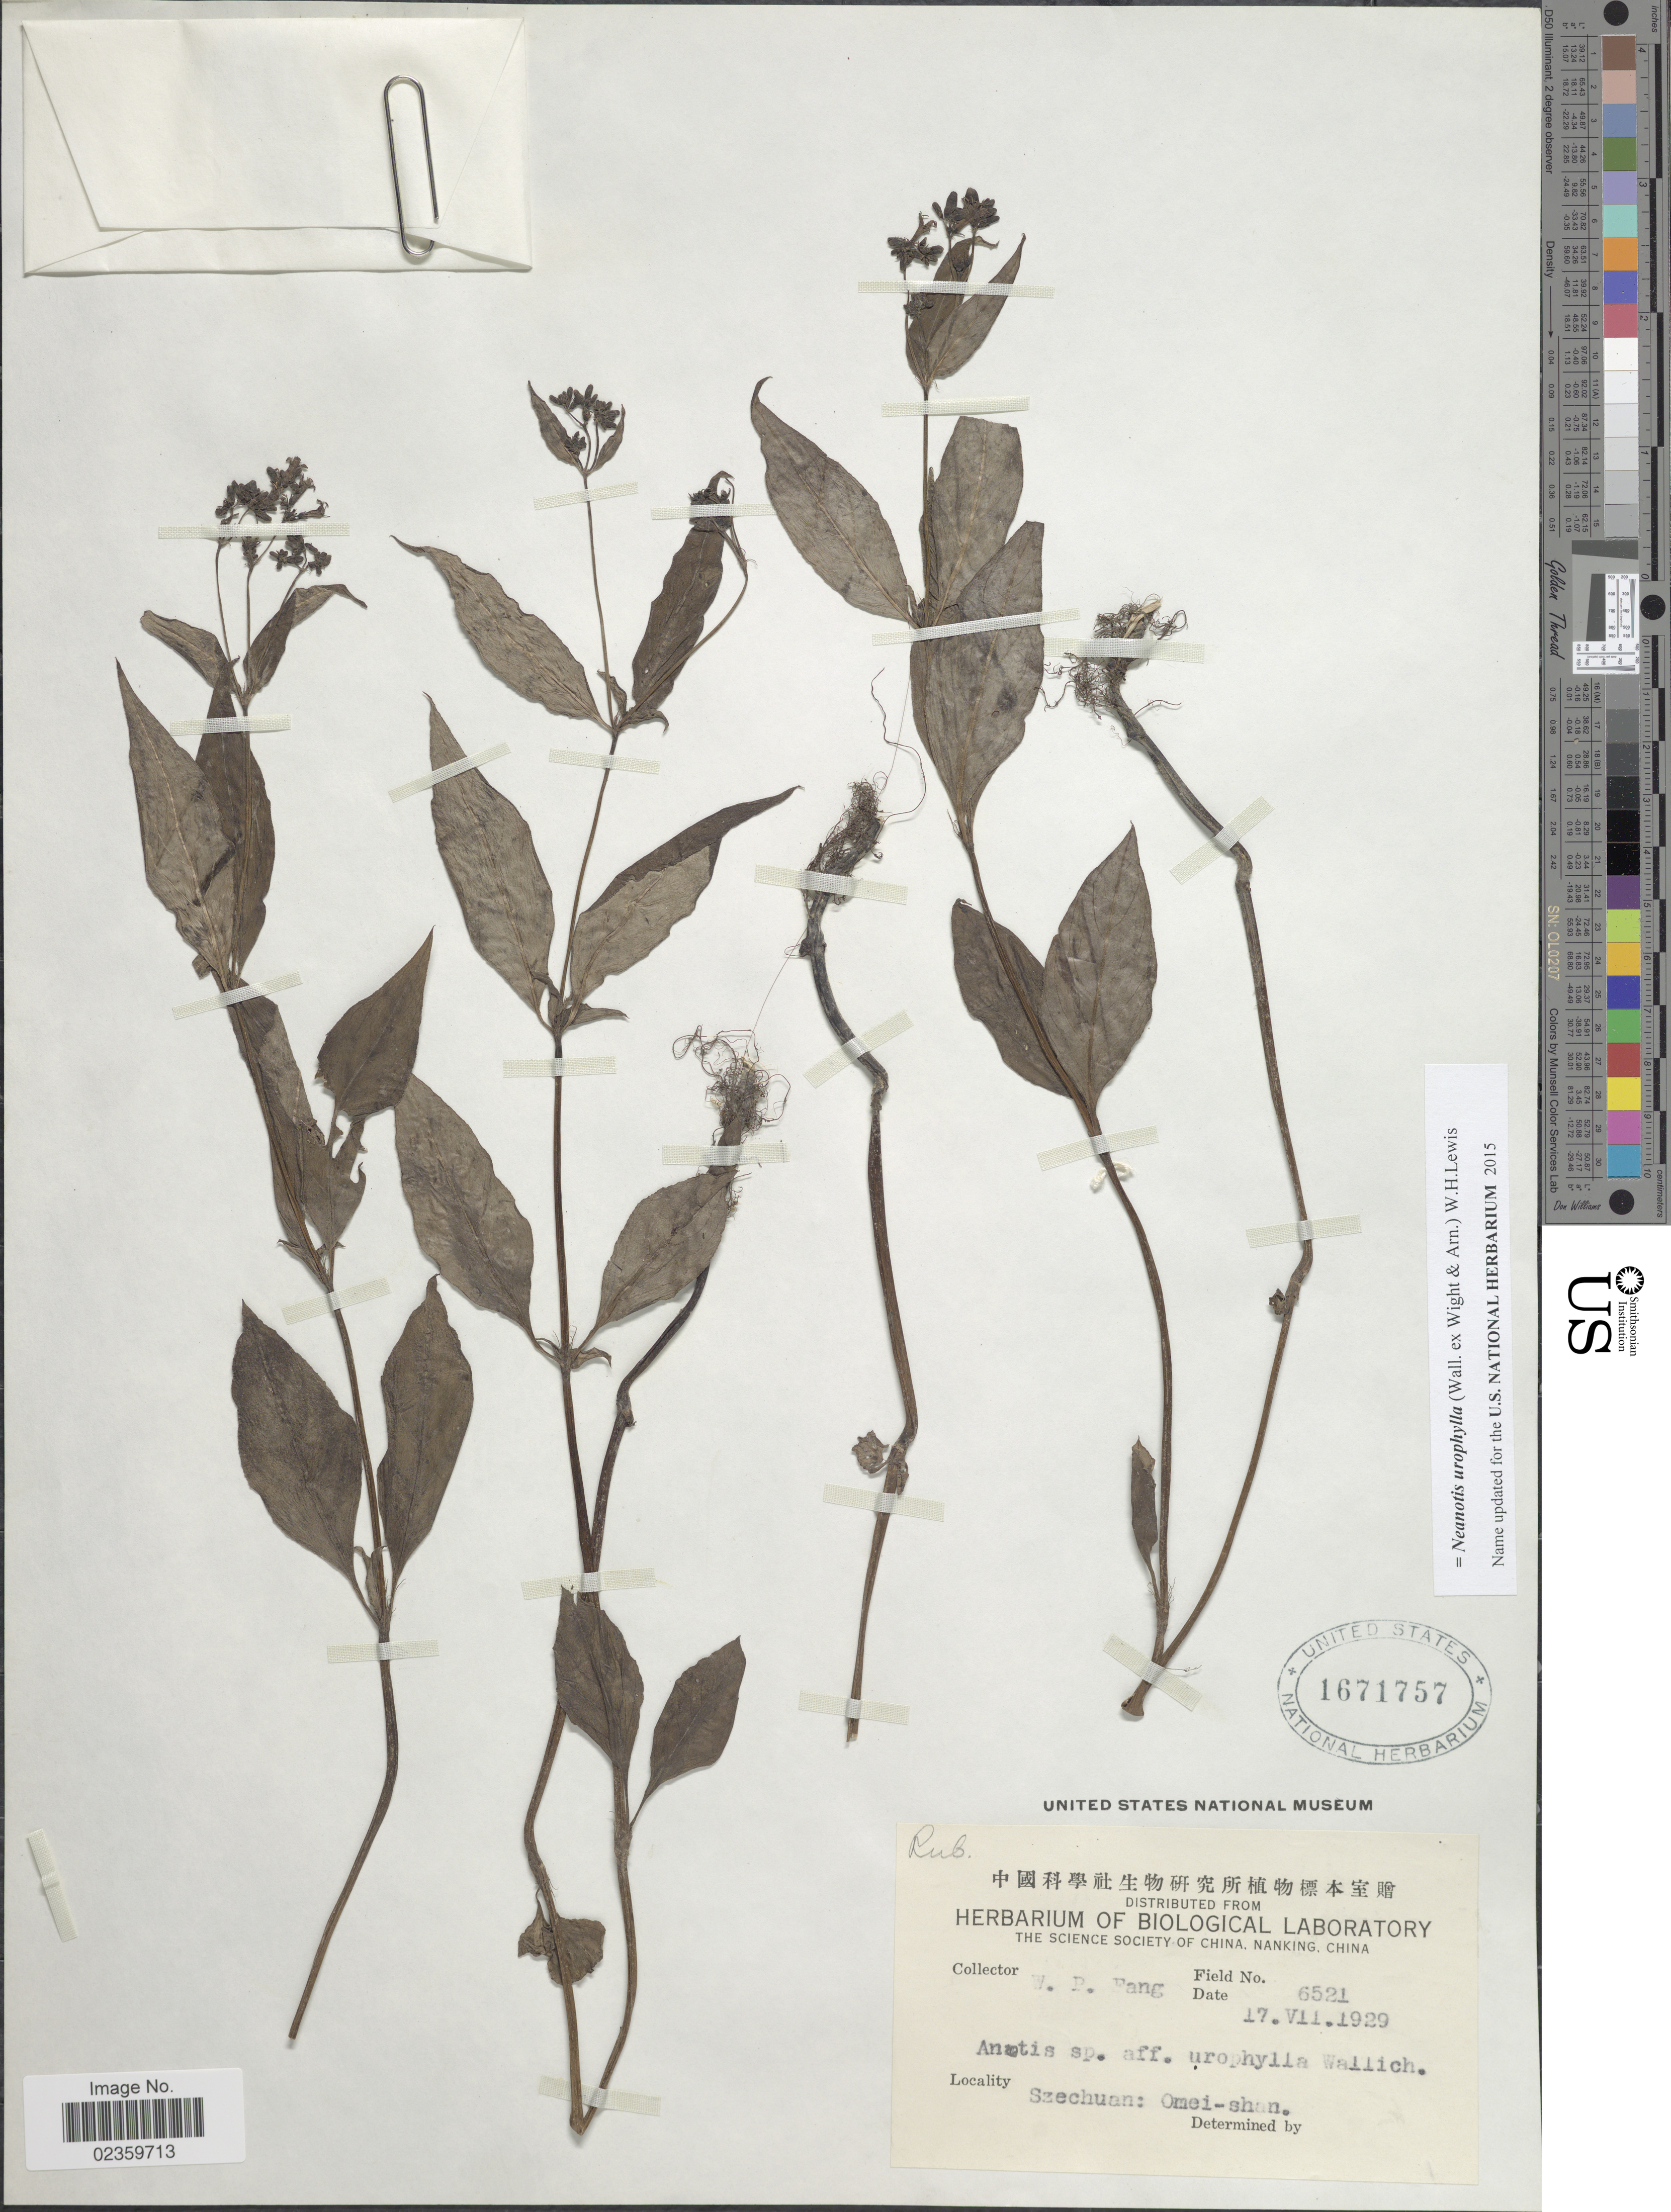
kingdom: Plantae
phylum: Tracheophyta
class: Magnoliopsida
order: Gentianales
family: Rubiaceae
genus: Neanotis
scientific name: Neanotis urophylla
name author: (Wall. ex Wight & Arn.) W.H. Lewis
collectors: W. P. Fang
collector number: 6521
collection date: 1929-07-17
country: China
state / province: Sichuan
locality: Szechuan: Omei-shan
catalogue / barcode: US 1671757